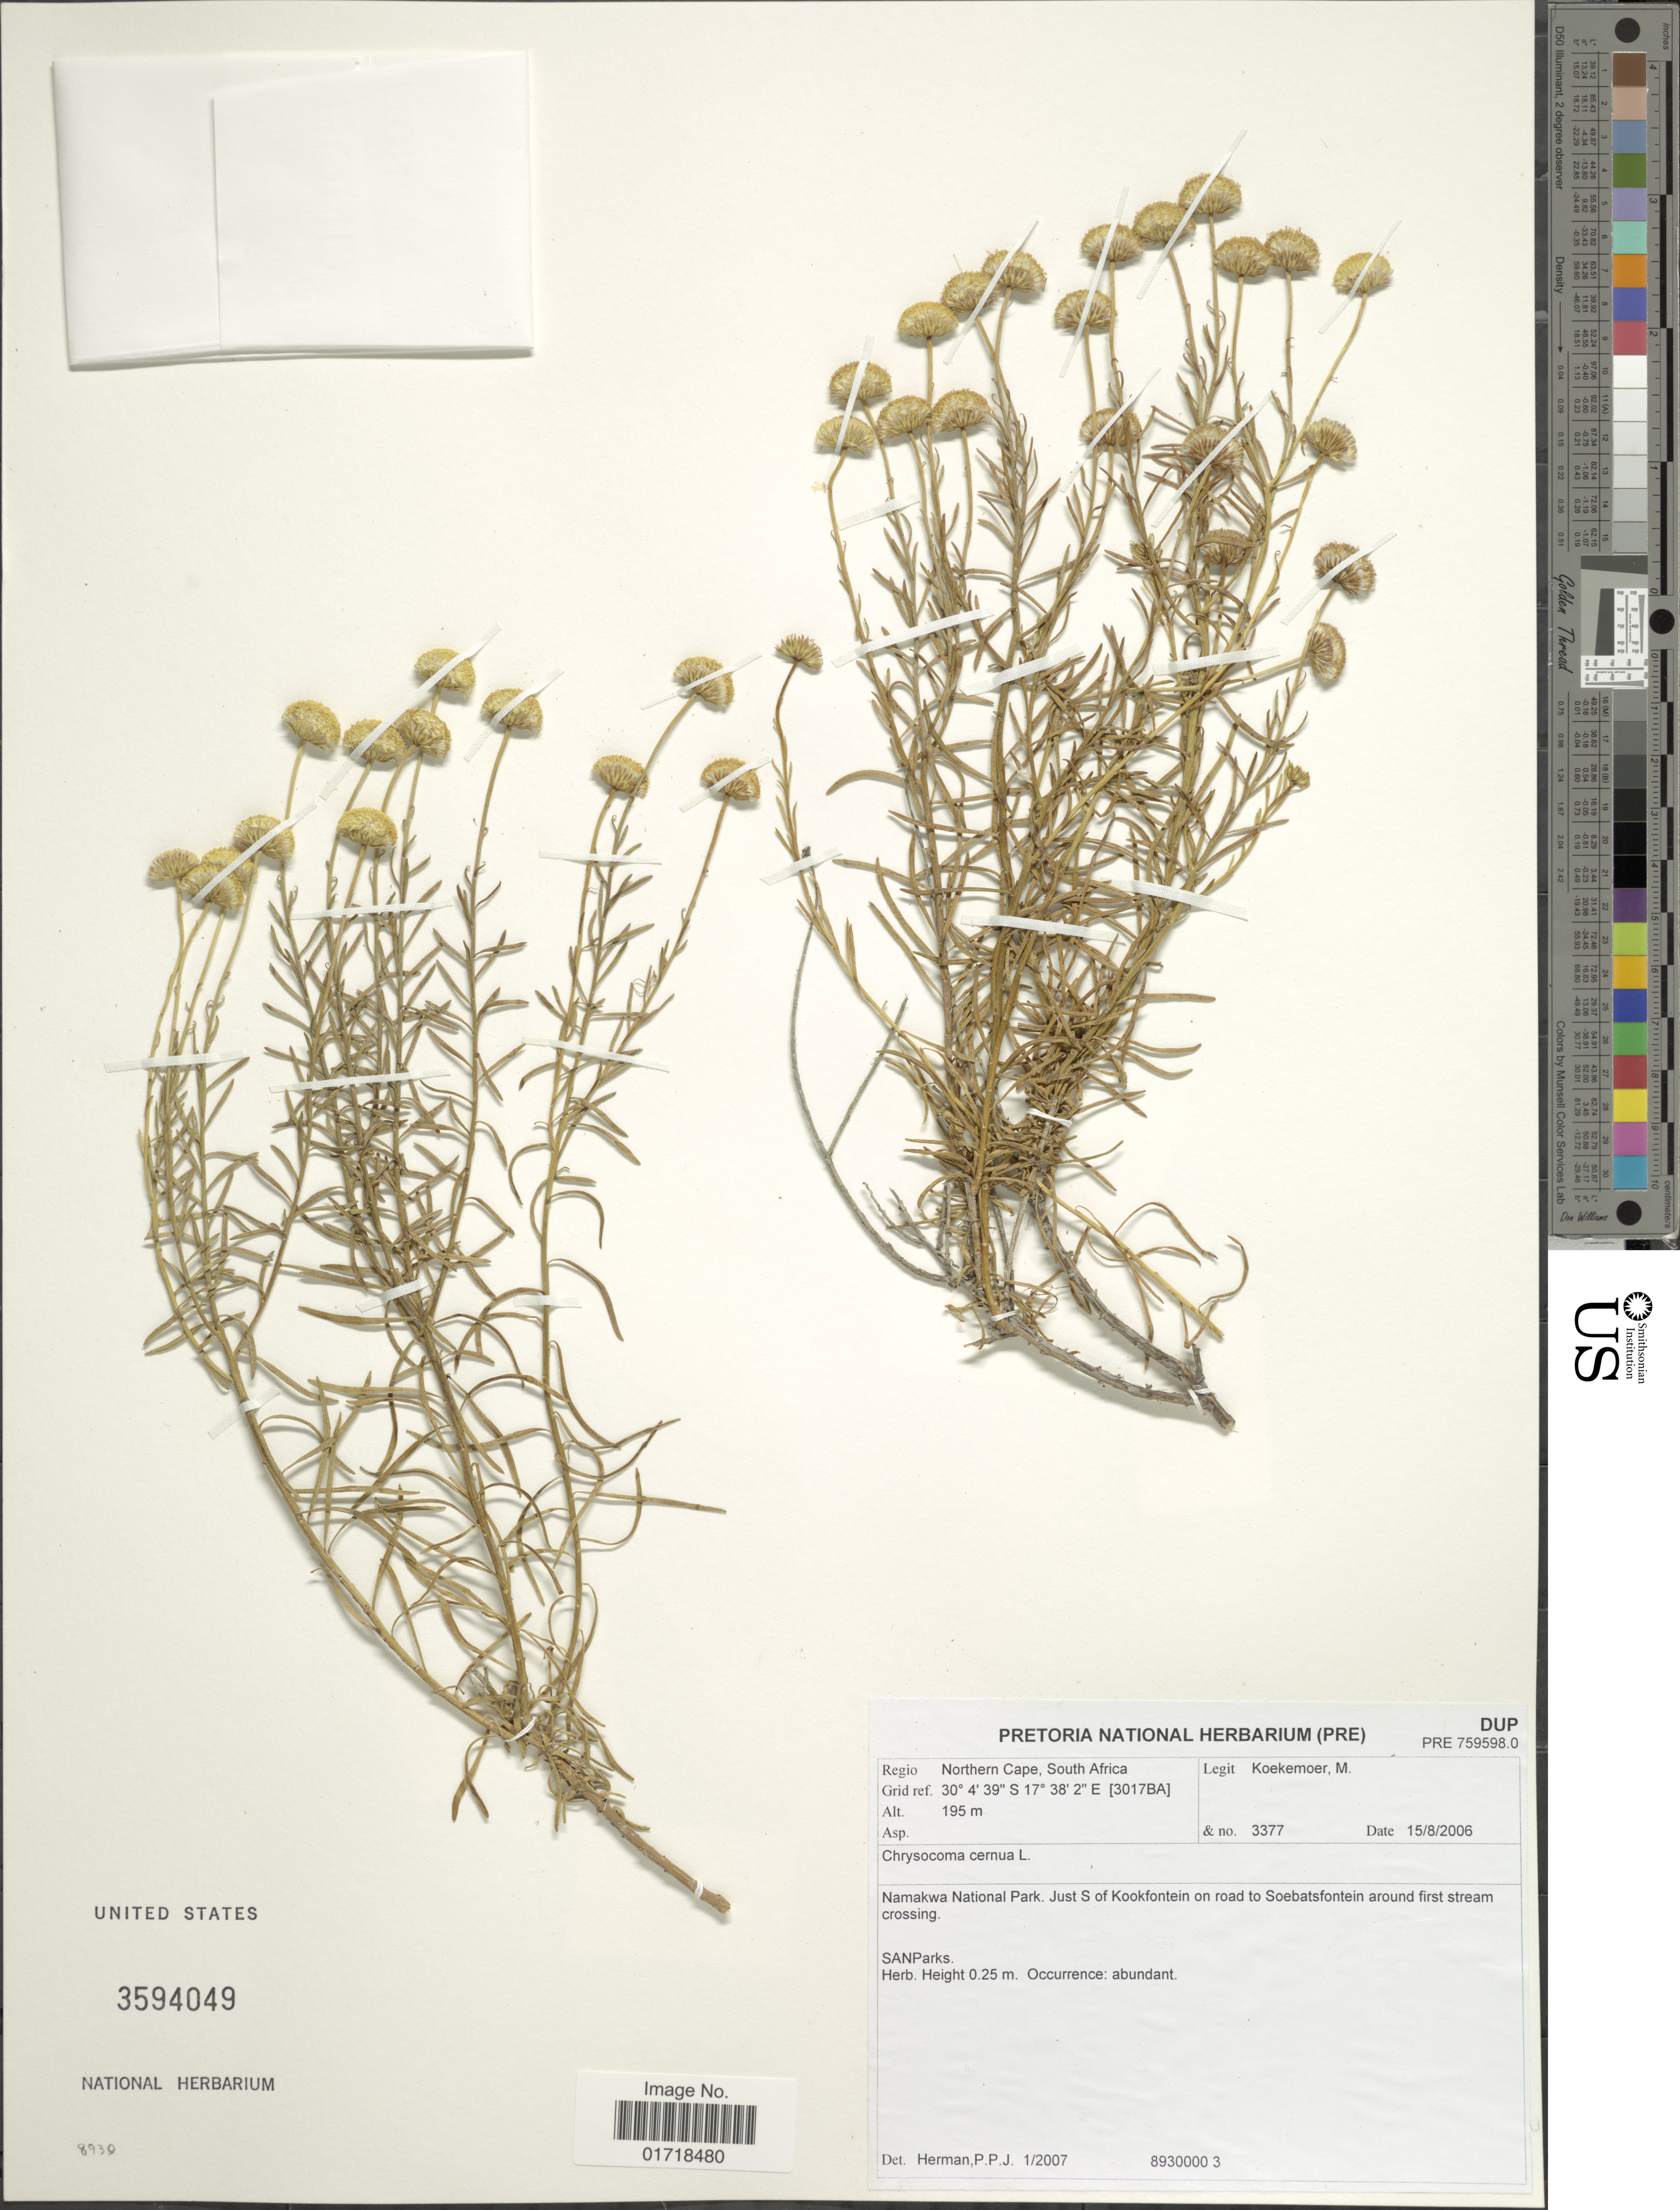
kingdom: Plantae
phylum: Tracheophyta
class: Magnoliopsida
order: Asterales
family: Asteraceae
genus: Chrysocoma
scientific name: Chrysocoma cernua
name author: L.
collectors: M. Koekemoer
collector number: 337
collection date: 2006-08-15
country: South Africa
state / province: Northern Cape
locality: Namakwa National Park, Just S of Kookfontein on road to Soebatsfontein around First stream crossing.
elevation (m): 195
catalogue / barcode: US 3594049